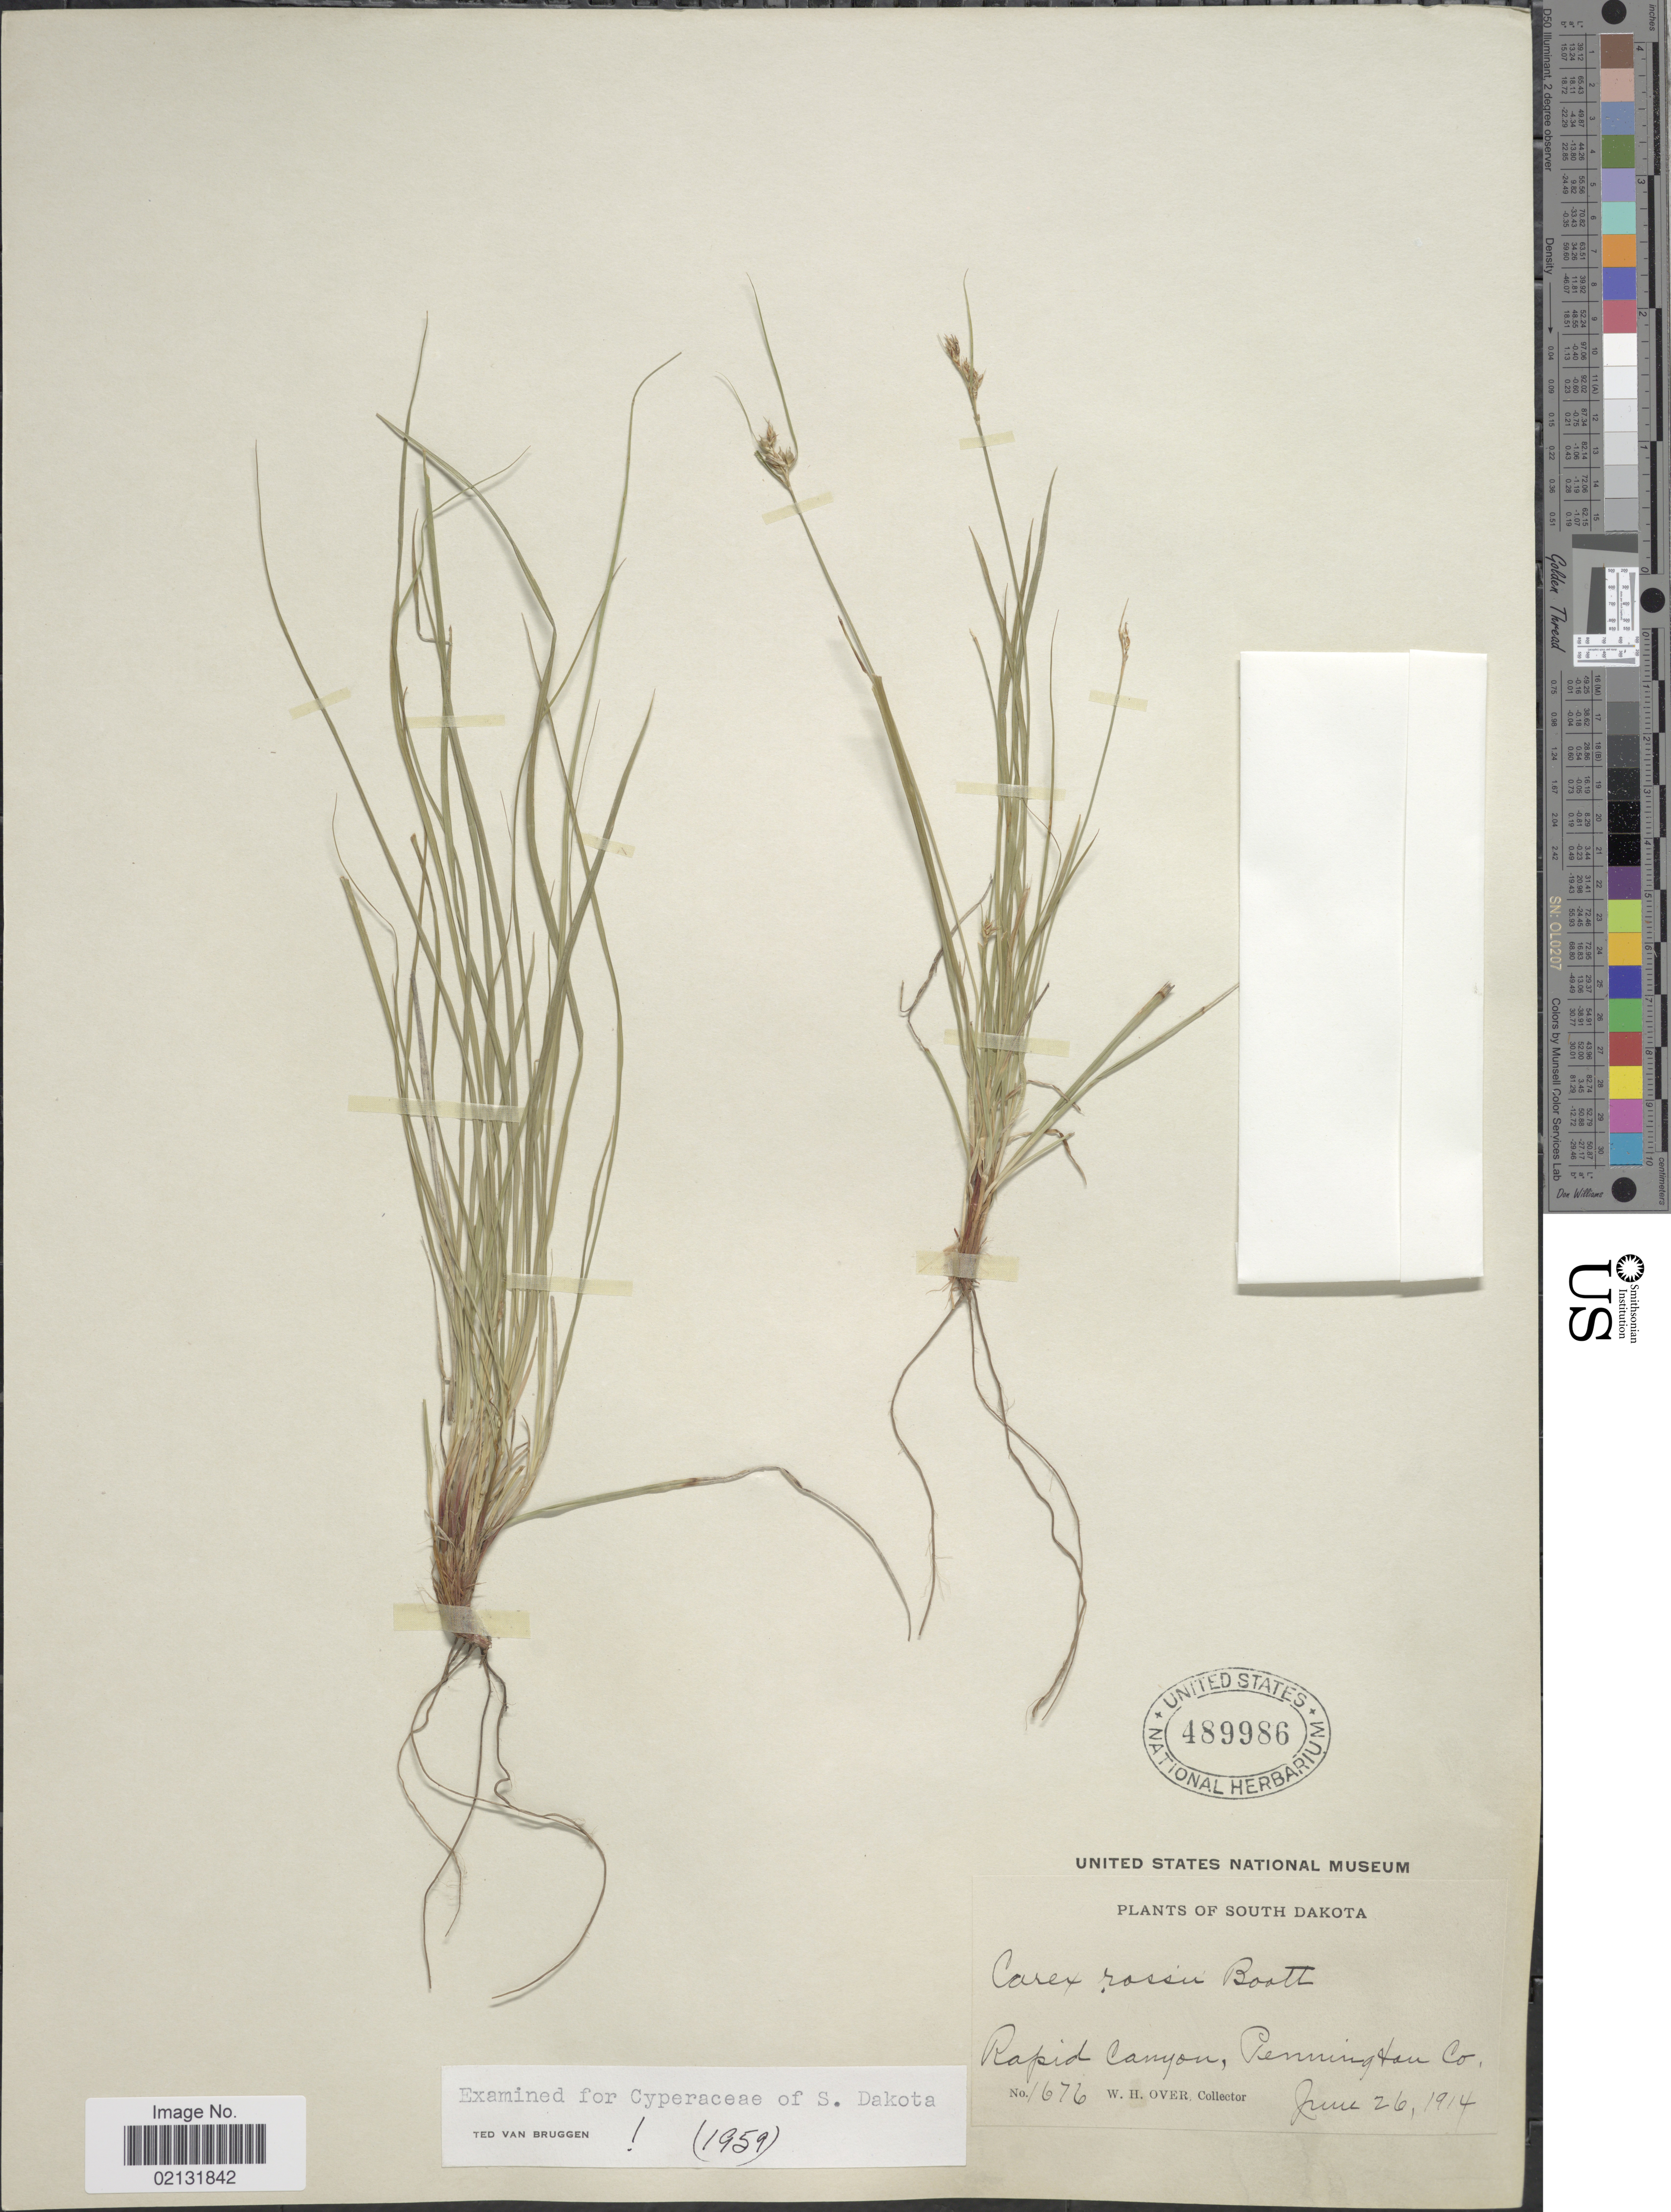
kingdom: Plantae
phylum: Tracheophyta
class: Liliopsida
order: Poales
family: Cyperaceae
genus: Carex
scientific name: Carex rossii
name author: Boott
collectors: W. Over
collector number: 1676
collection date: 1914-06-26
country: United States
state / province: South Dakota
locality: South Dakota. Rapid Canyon, Pennington Co.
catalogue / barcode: US 489986